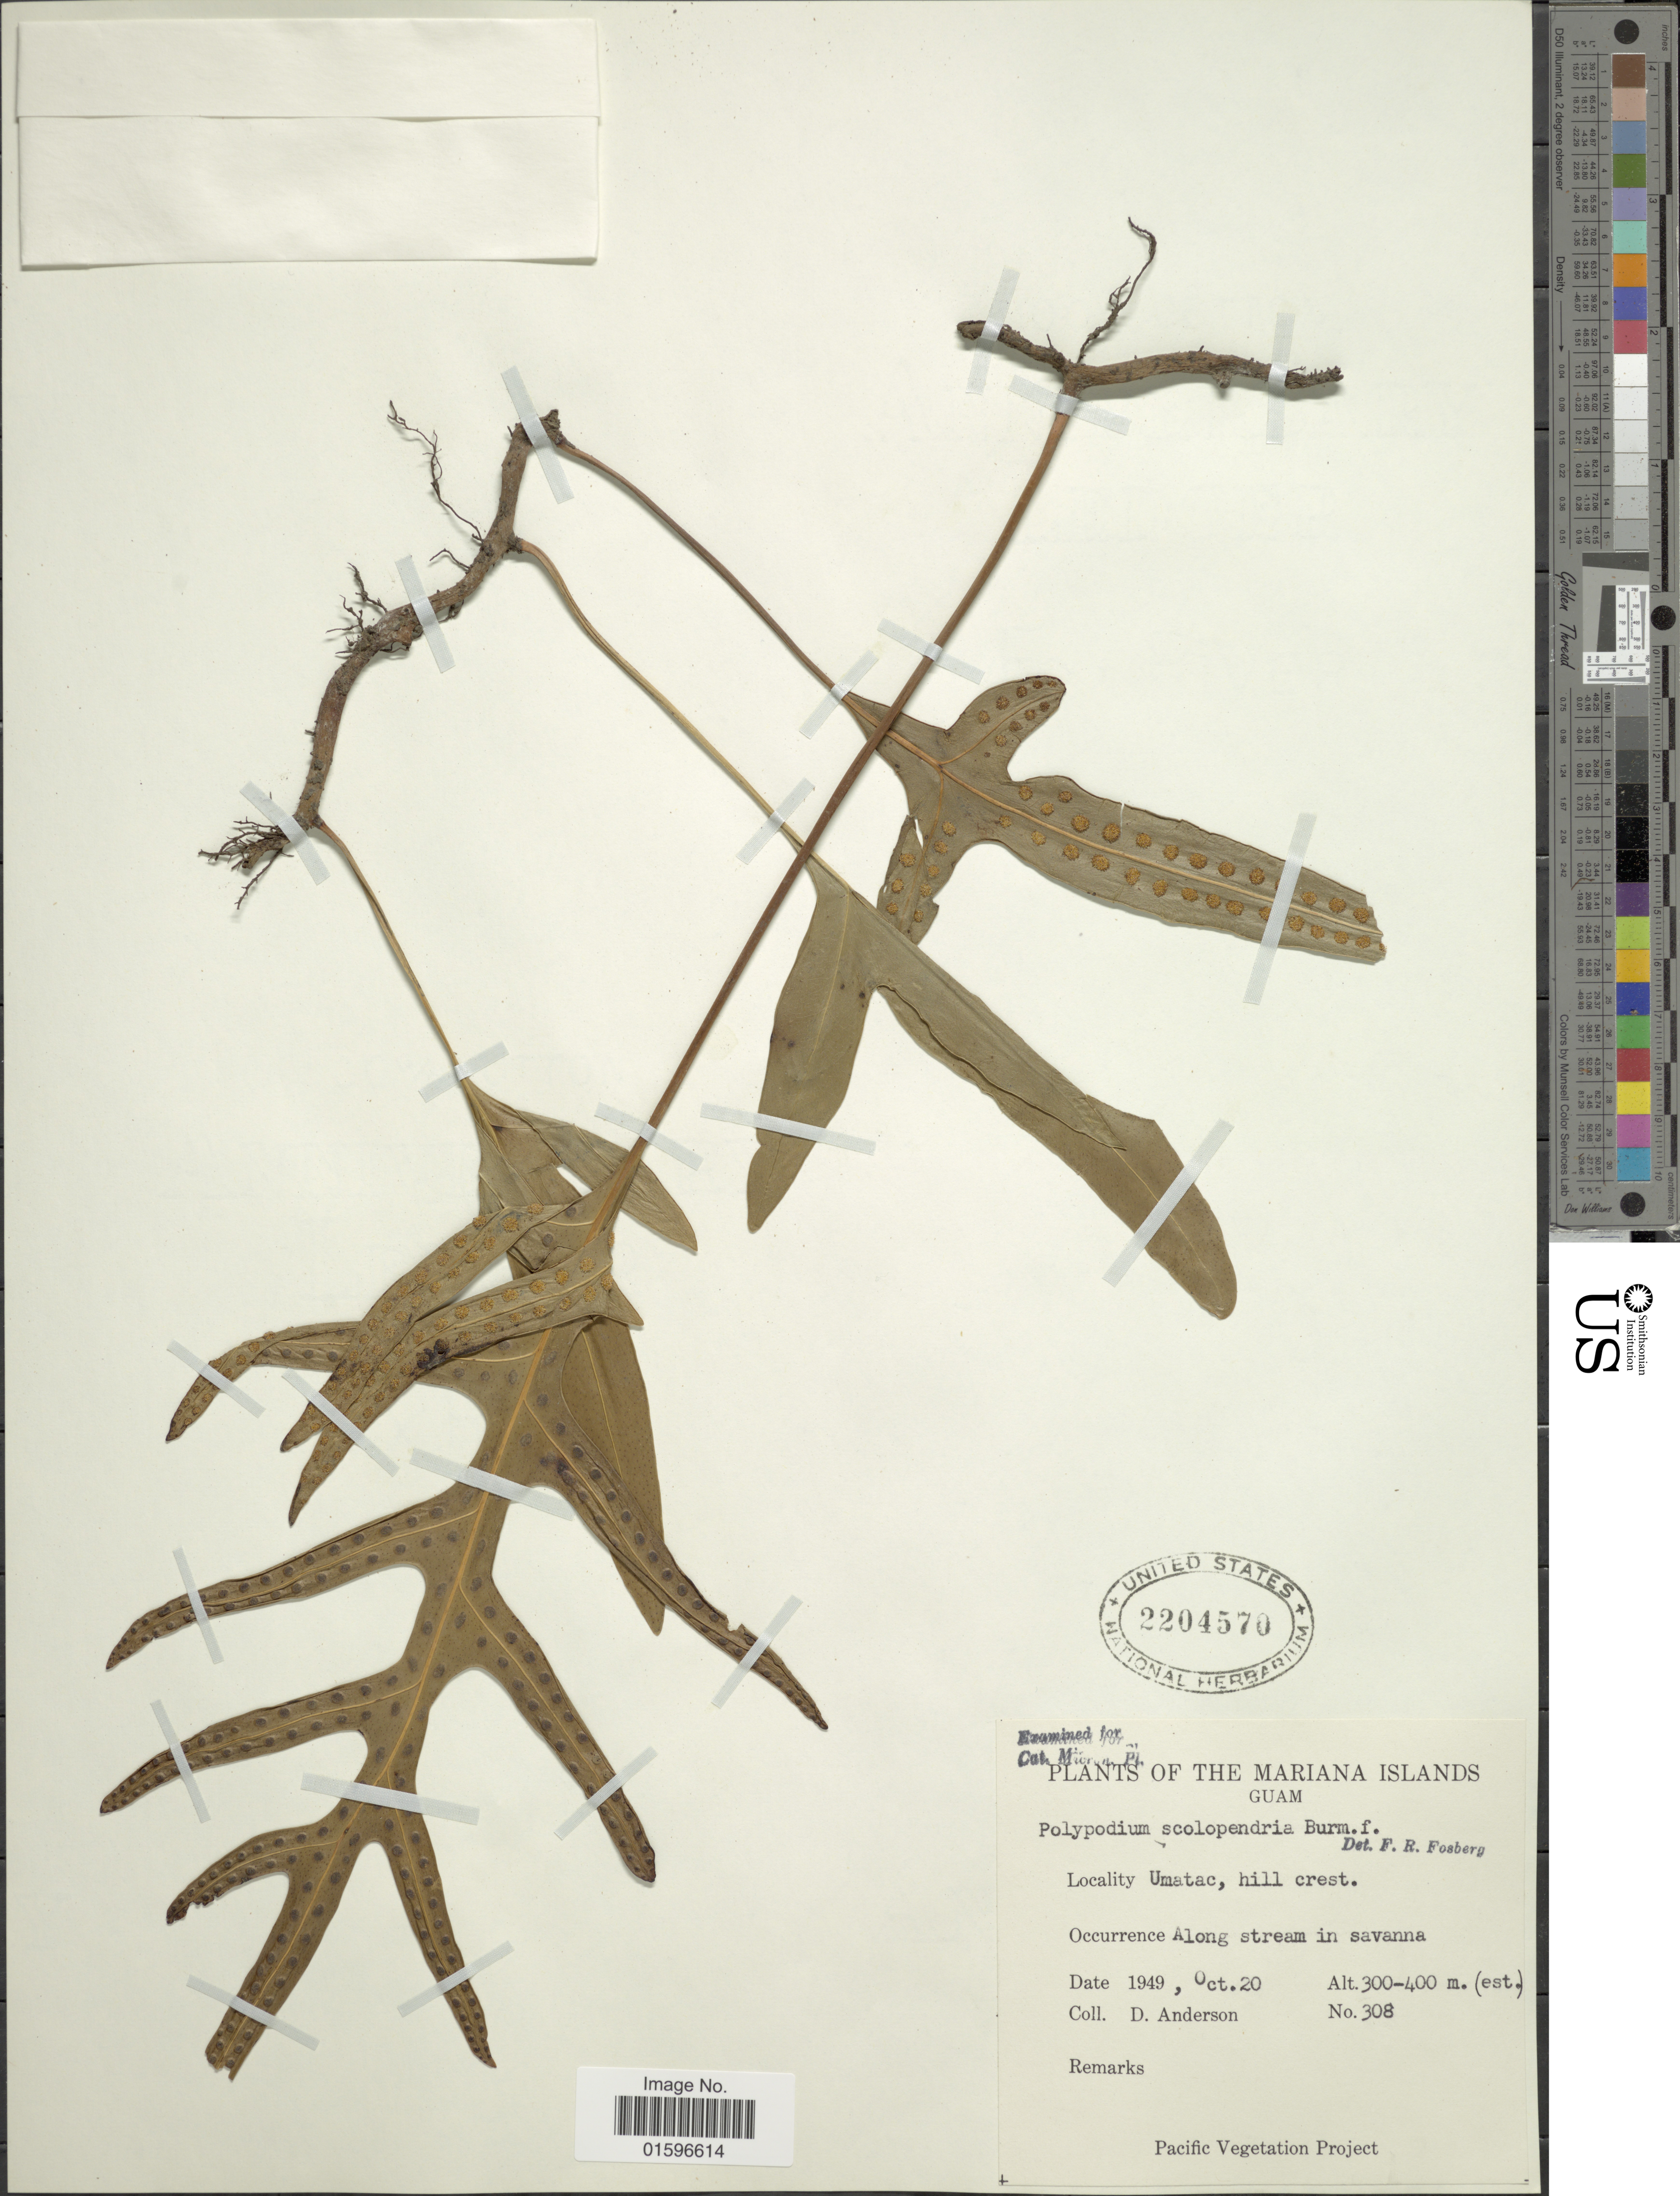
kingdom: Plantae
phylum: Tracheophyta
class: Polypodiopsida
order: Polypodiales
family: Polypodiaceae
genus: Polypodium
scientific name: Polypodium scolopendria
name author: Burm. f.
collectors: D. Anderson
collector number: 308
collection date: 1949-10-20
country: Guam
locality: Marianas Islands, Guam, Umatac, hill crest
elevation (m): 300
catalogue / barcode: US 2204570